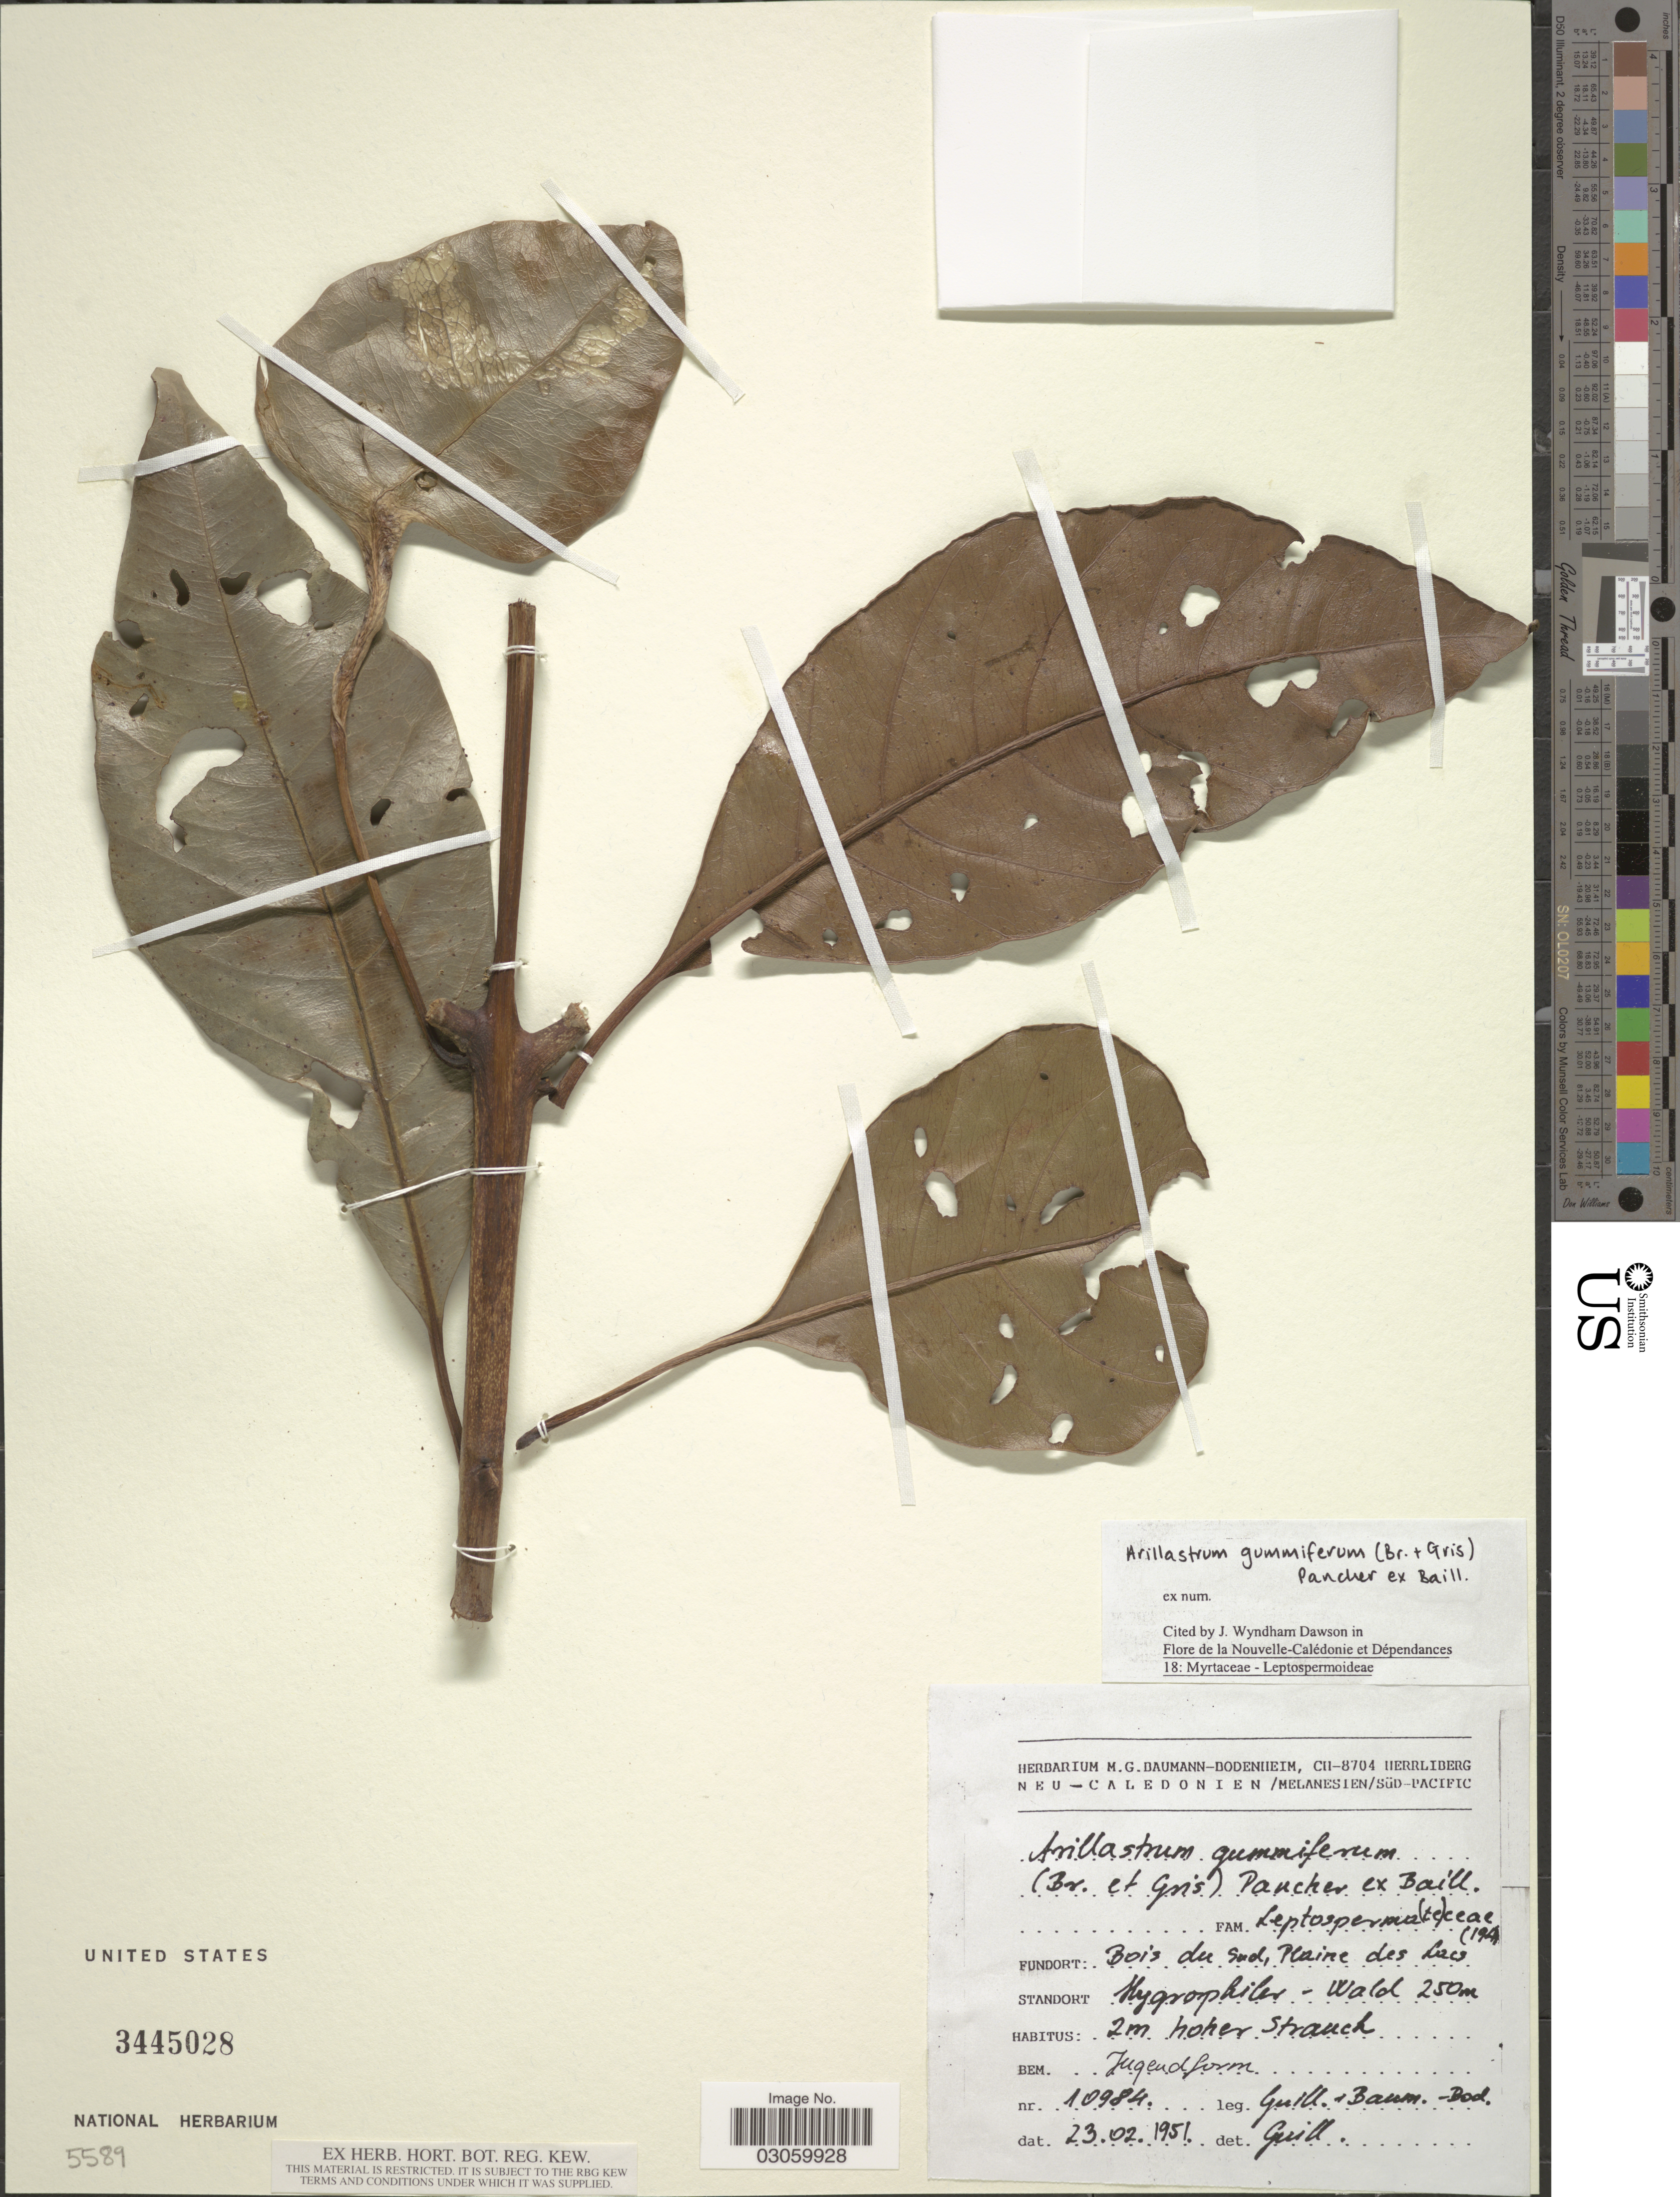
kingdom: Plantae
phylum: Tracheophyta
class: Magnoliopsida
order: Myrtales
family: Myrtaceae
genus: Arillastrum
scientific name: Arillastrum gummiferum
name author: (Brongn. & Gris) Pancher ex Baill.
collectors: A. Guillaumin & M. G. Baumann-Bodenheim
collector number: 10984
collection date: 1951-02-23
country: New Caledonia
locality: Bois du Sud, Plaine des Lacs.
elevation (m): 250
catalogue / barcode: US 3445028